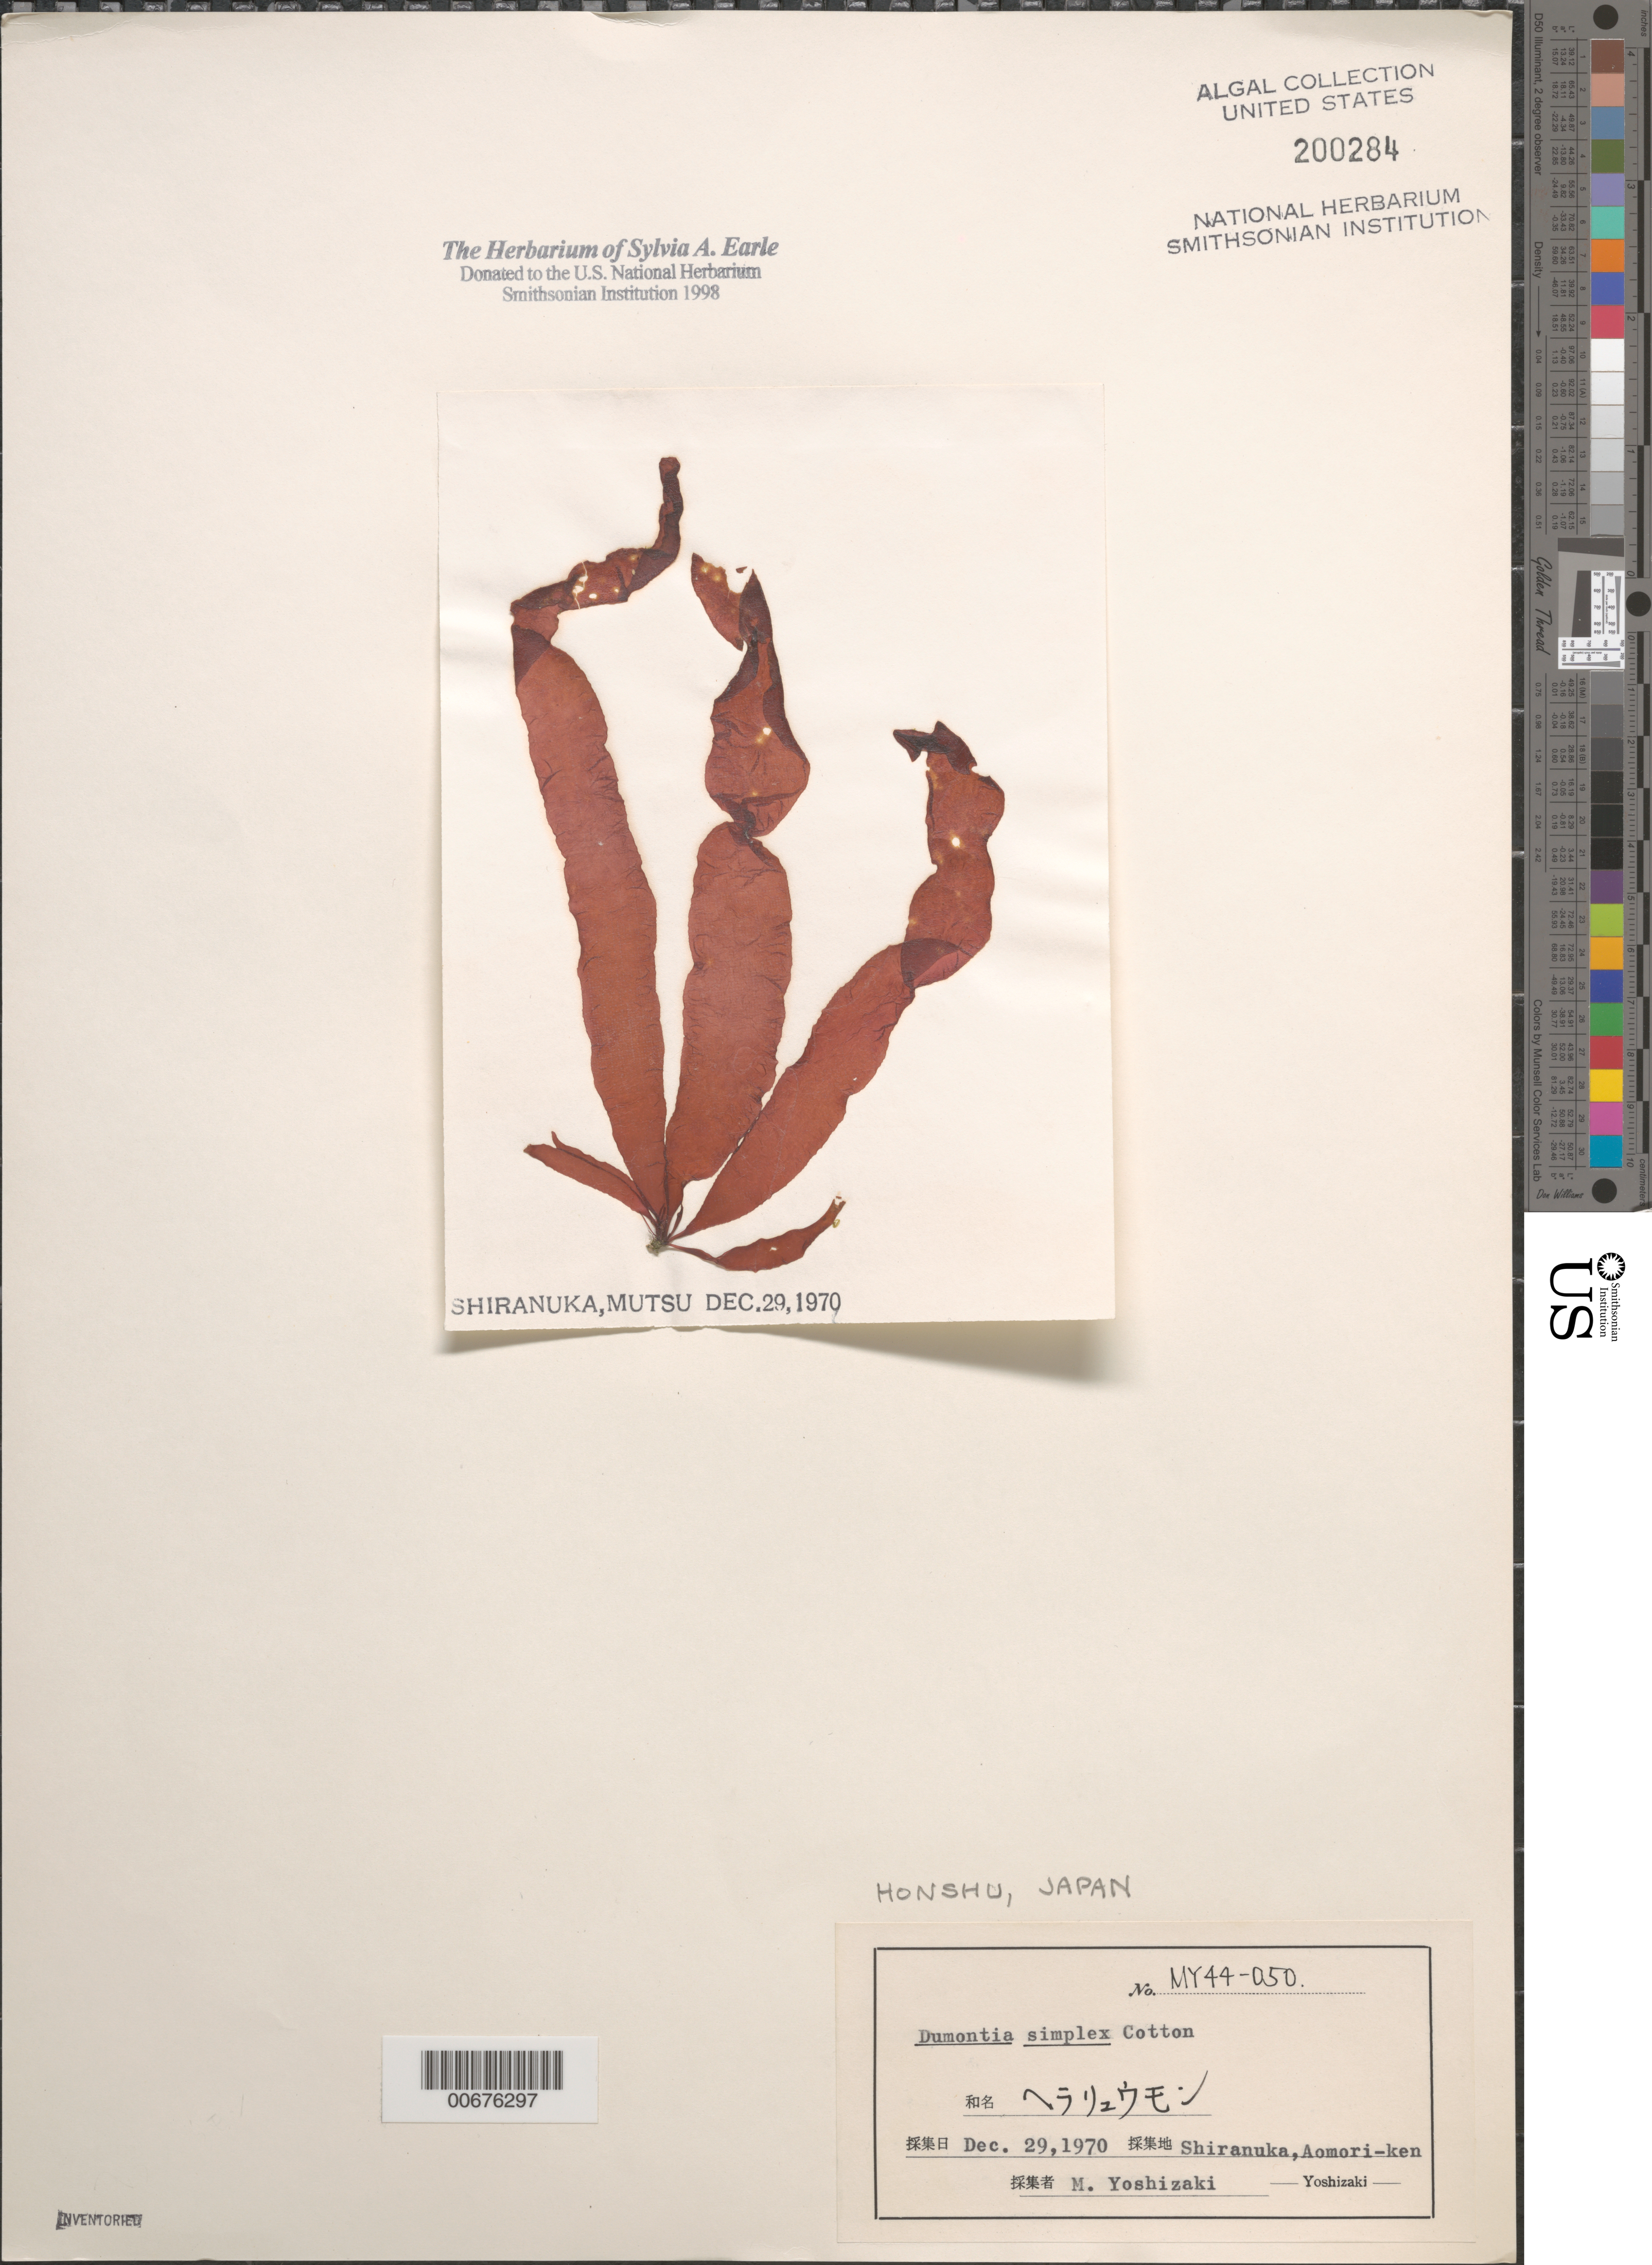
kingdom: Plantae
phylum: Rhodophyta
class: Florideophyceae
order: Gigartinales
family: Dumontiaceae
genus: Dumontia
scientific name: Dumontia simplex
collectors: M. Yoshizaki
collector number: MY44-050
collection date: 1970-12-29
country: Japan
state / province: Aomori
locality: Honshu. Shiranuka, Aomori-ken. Shiranuku, Mutsu.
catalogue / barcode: US 200284